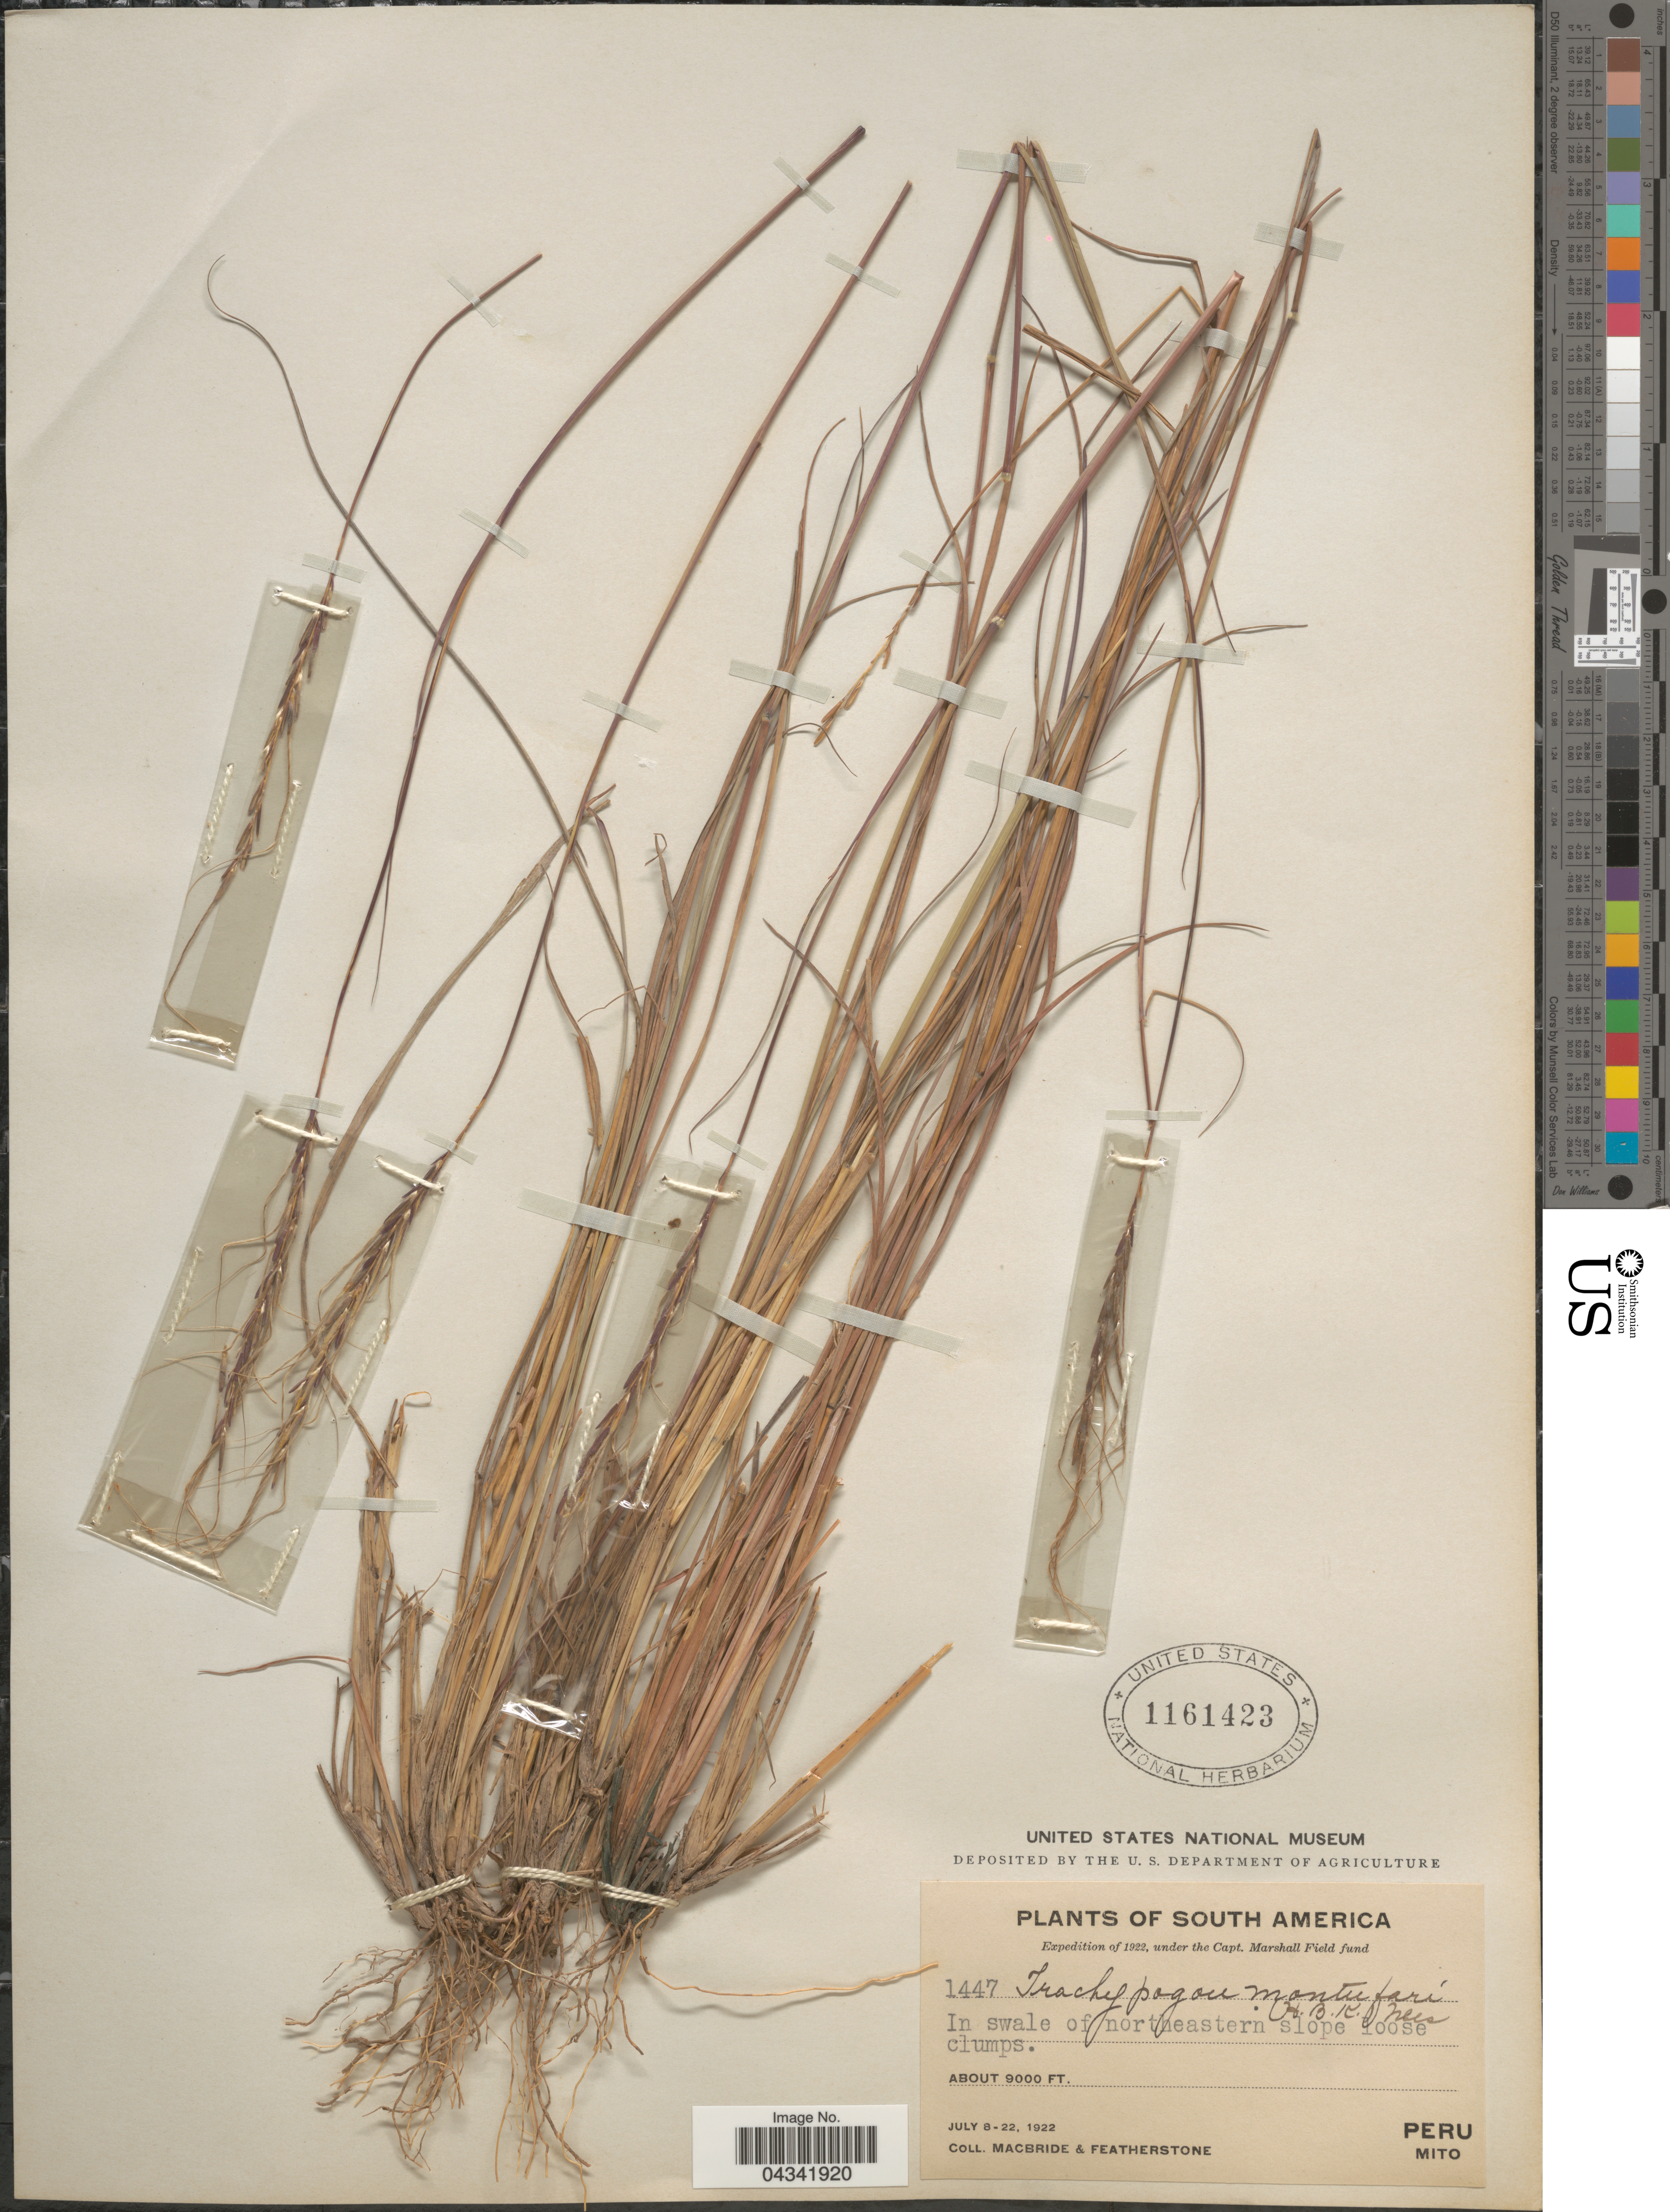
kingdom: Plantae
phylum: Tracheophyta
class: Liliopsida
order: Poales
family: Poaceae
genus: Trachypogon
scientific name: Trachypogon spicatus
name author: (L. f.) Kuntze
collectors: Macbride, -- & -. Featherstone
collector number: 1447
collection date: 1922-07-08/1922-07-22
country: Peru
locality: Expedition of 1922. In swale of northeastern slope loose clumps. Mito.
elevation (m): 2743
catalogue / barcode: US 1161423